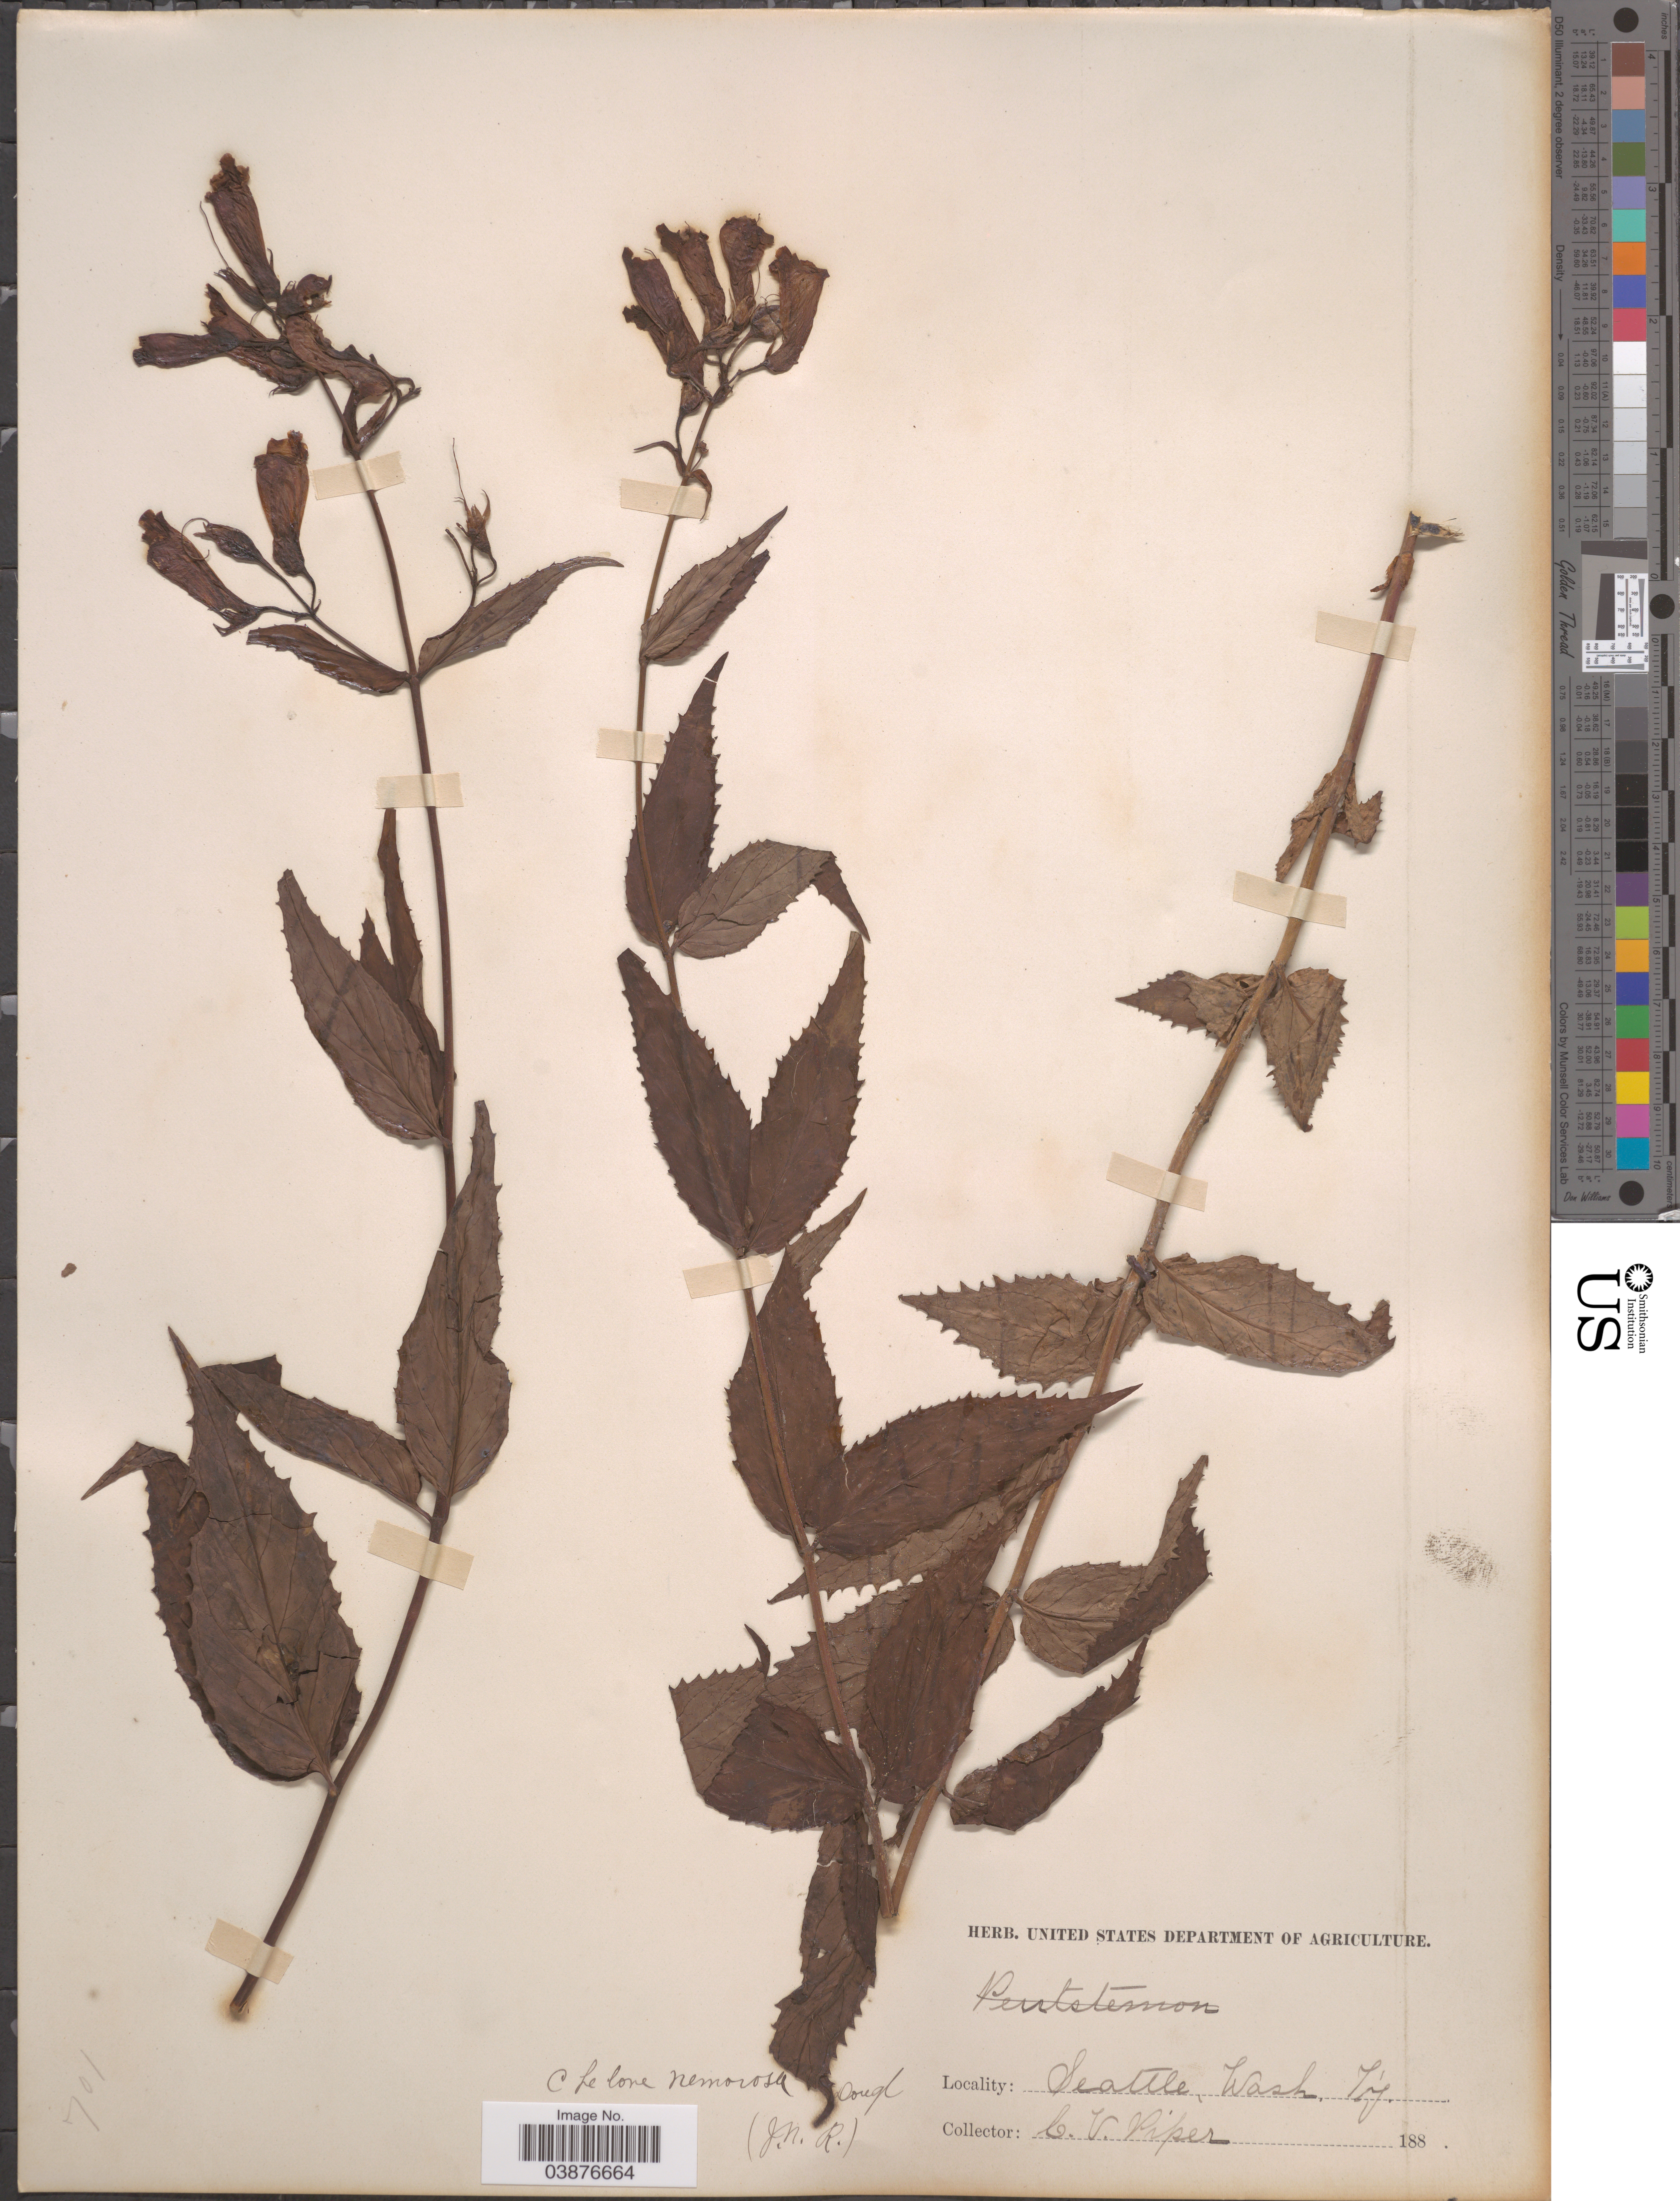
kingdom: Plantae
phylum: Tracheophyta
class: Magnoliopsida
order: Lamiales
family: Plantaginaceae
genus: Penstemon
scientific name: Penstemon nemorosus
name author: (Douglas ex Lindl.) Trautv.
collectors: C. V. Piper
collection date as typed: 188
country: United States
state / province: Washington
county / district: King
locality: Seattle.